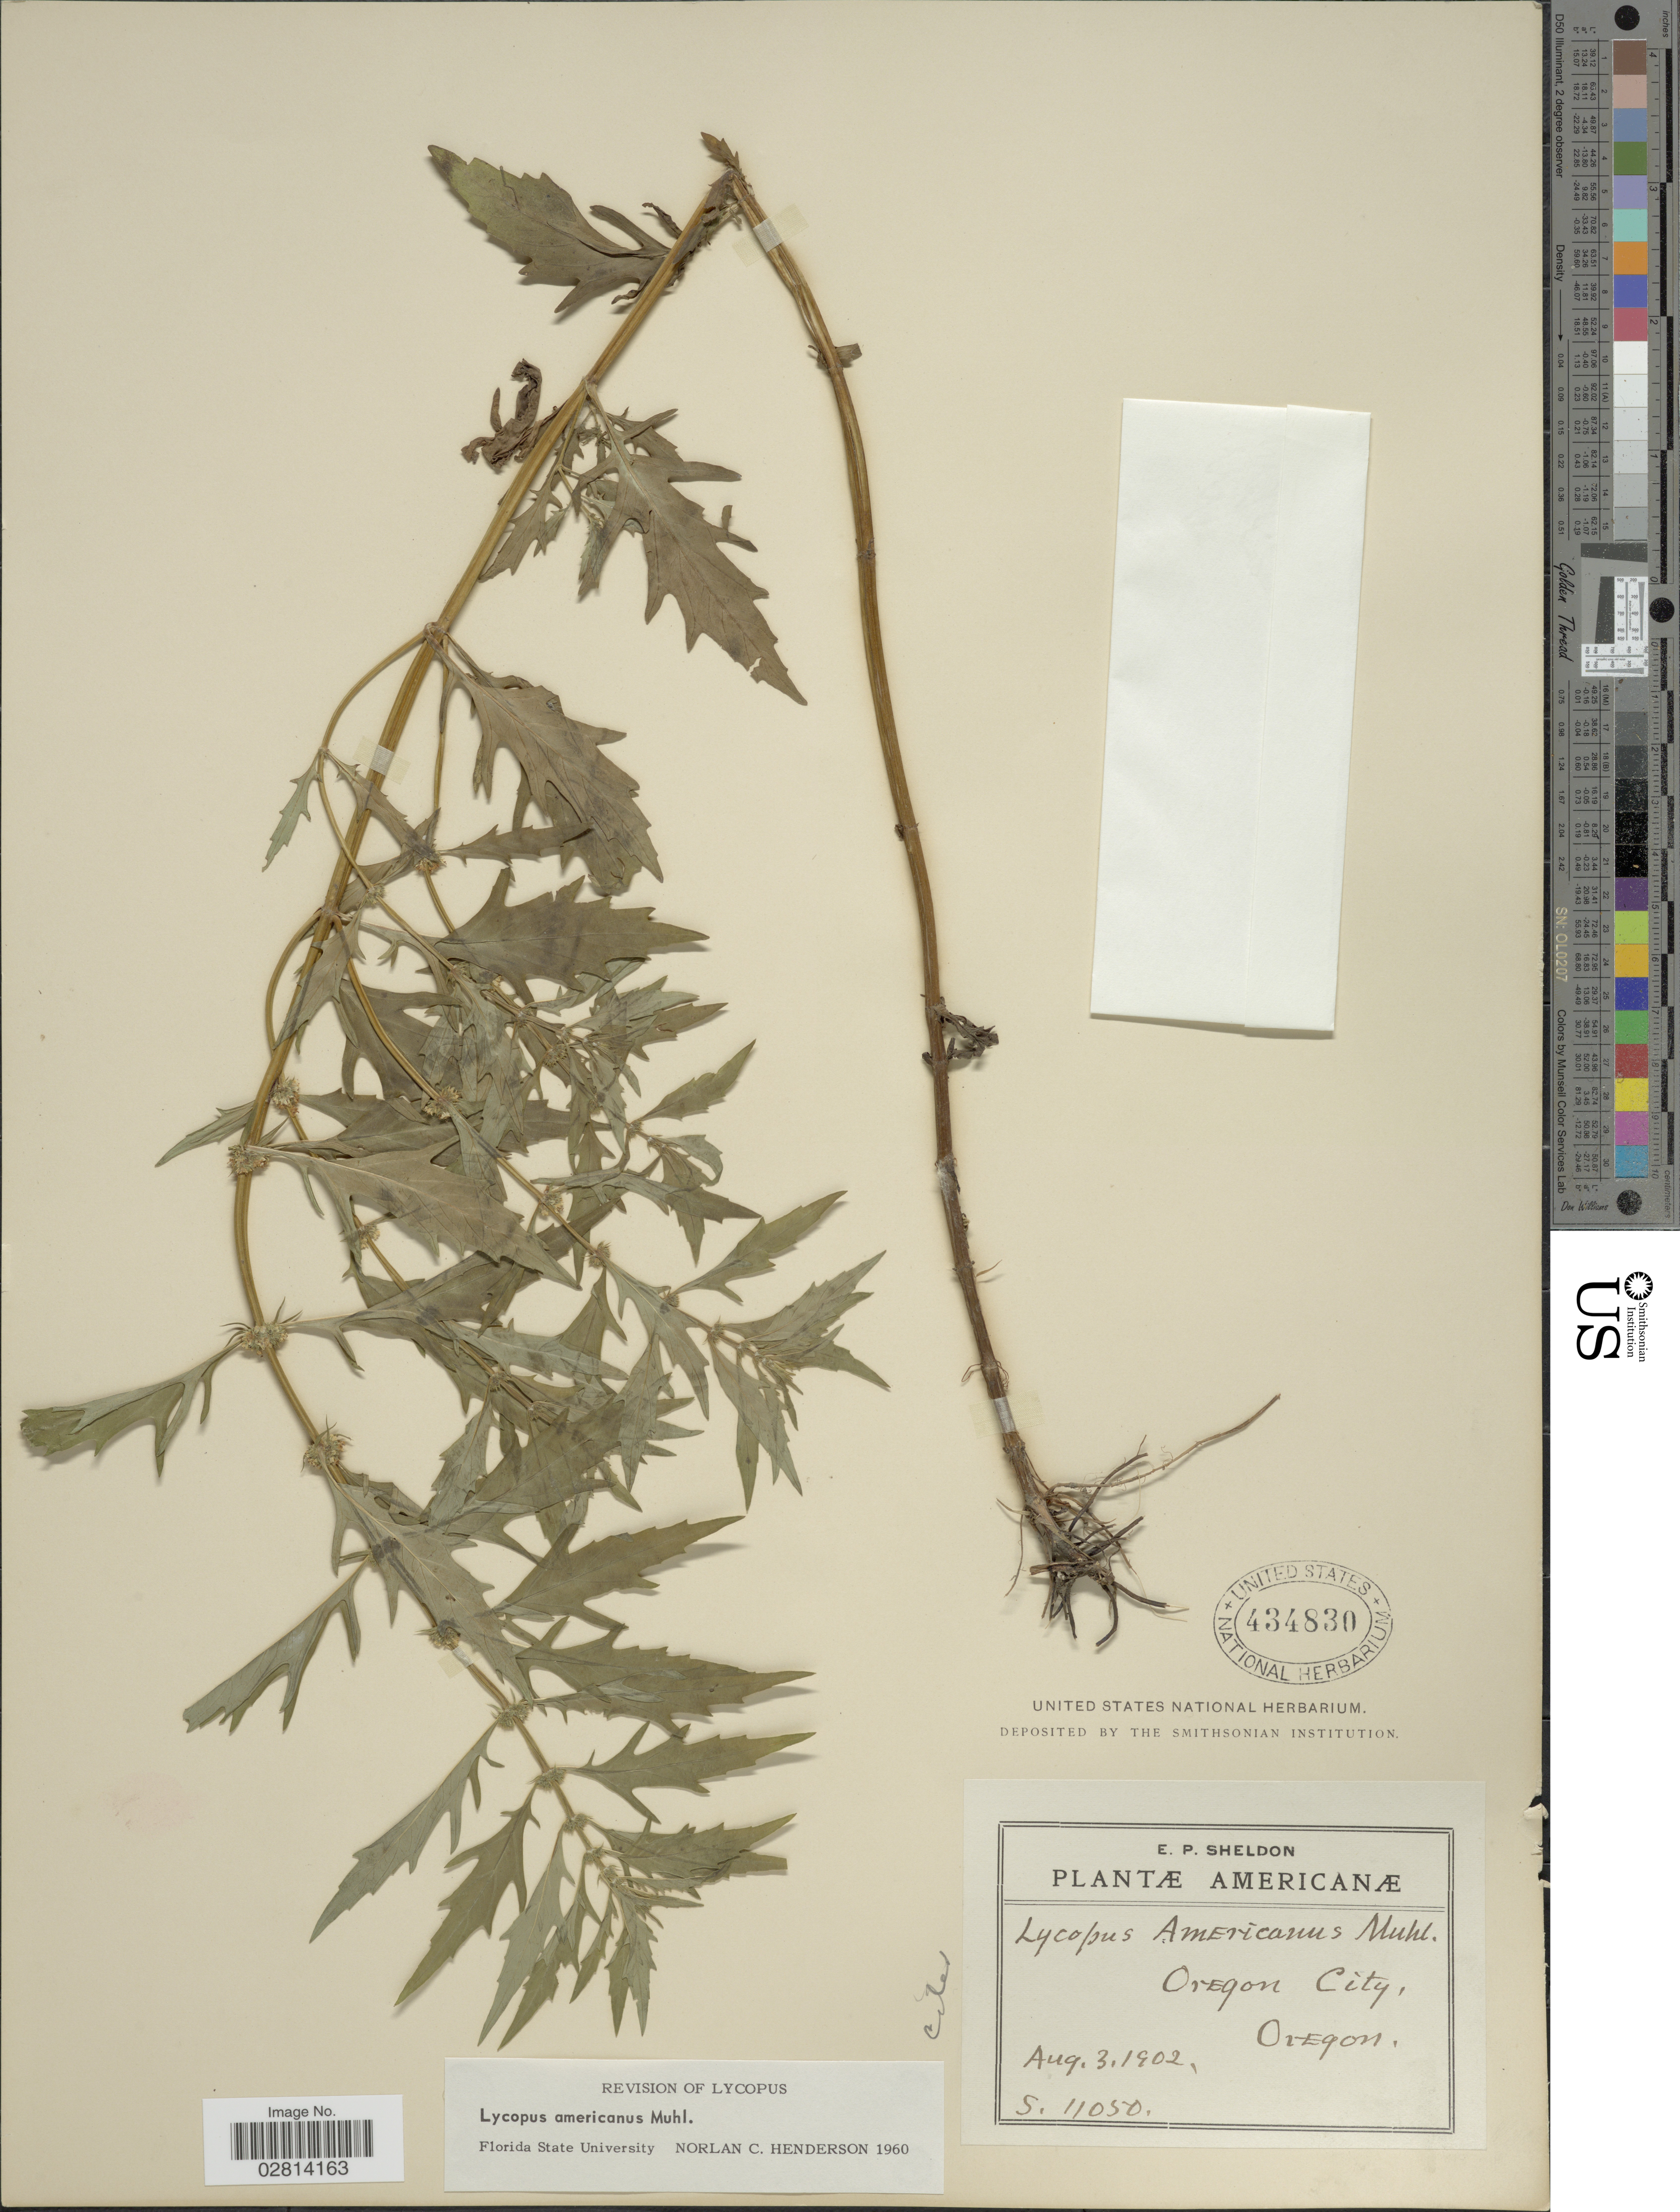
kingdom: Plantae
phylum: Tracheophyta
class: Magnoliopsida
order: Lamiales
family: Lamiaceae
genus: Lycopus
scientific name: Lycopus americanus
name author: Muhl. ex W.P.C. Barton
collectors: E. P. Sheldon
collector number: S. 11050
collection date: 1902-08-03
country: United States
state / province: Oregon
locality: Oregon City, Oregon.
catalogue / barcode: US 434830